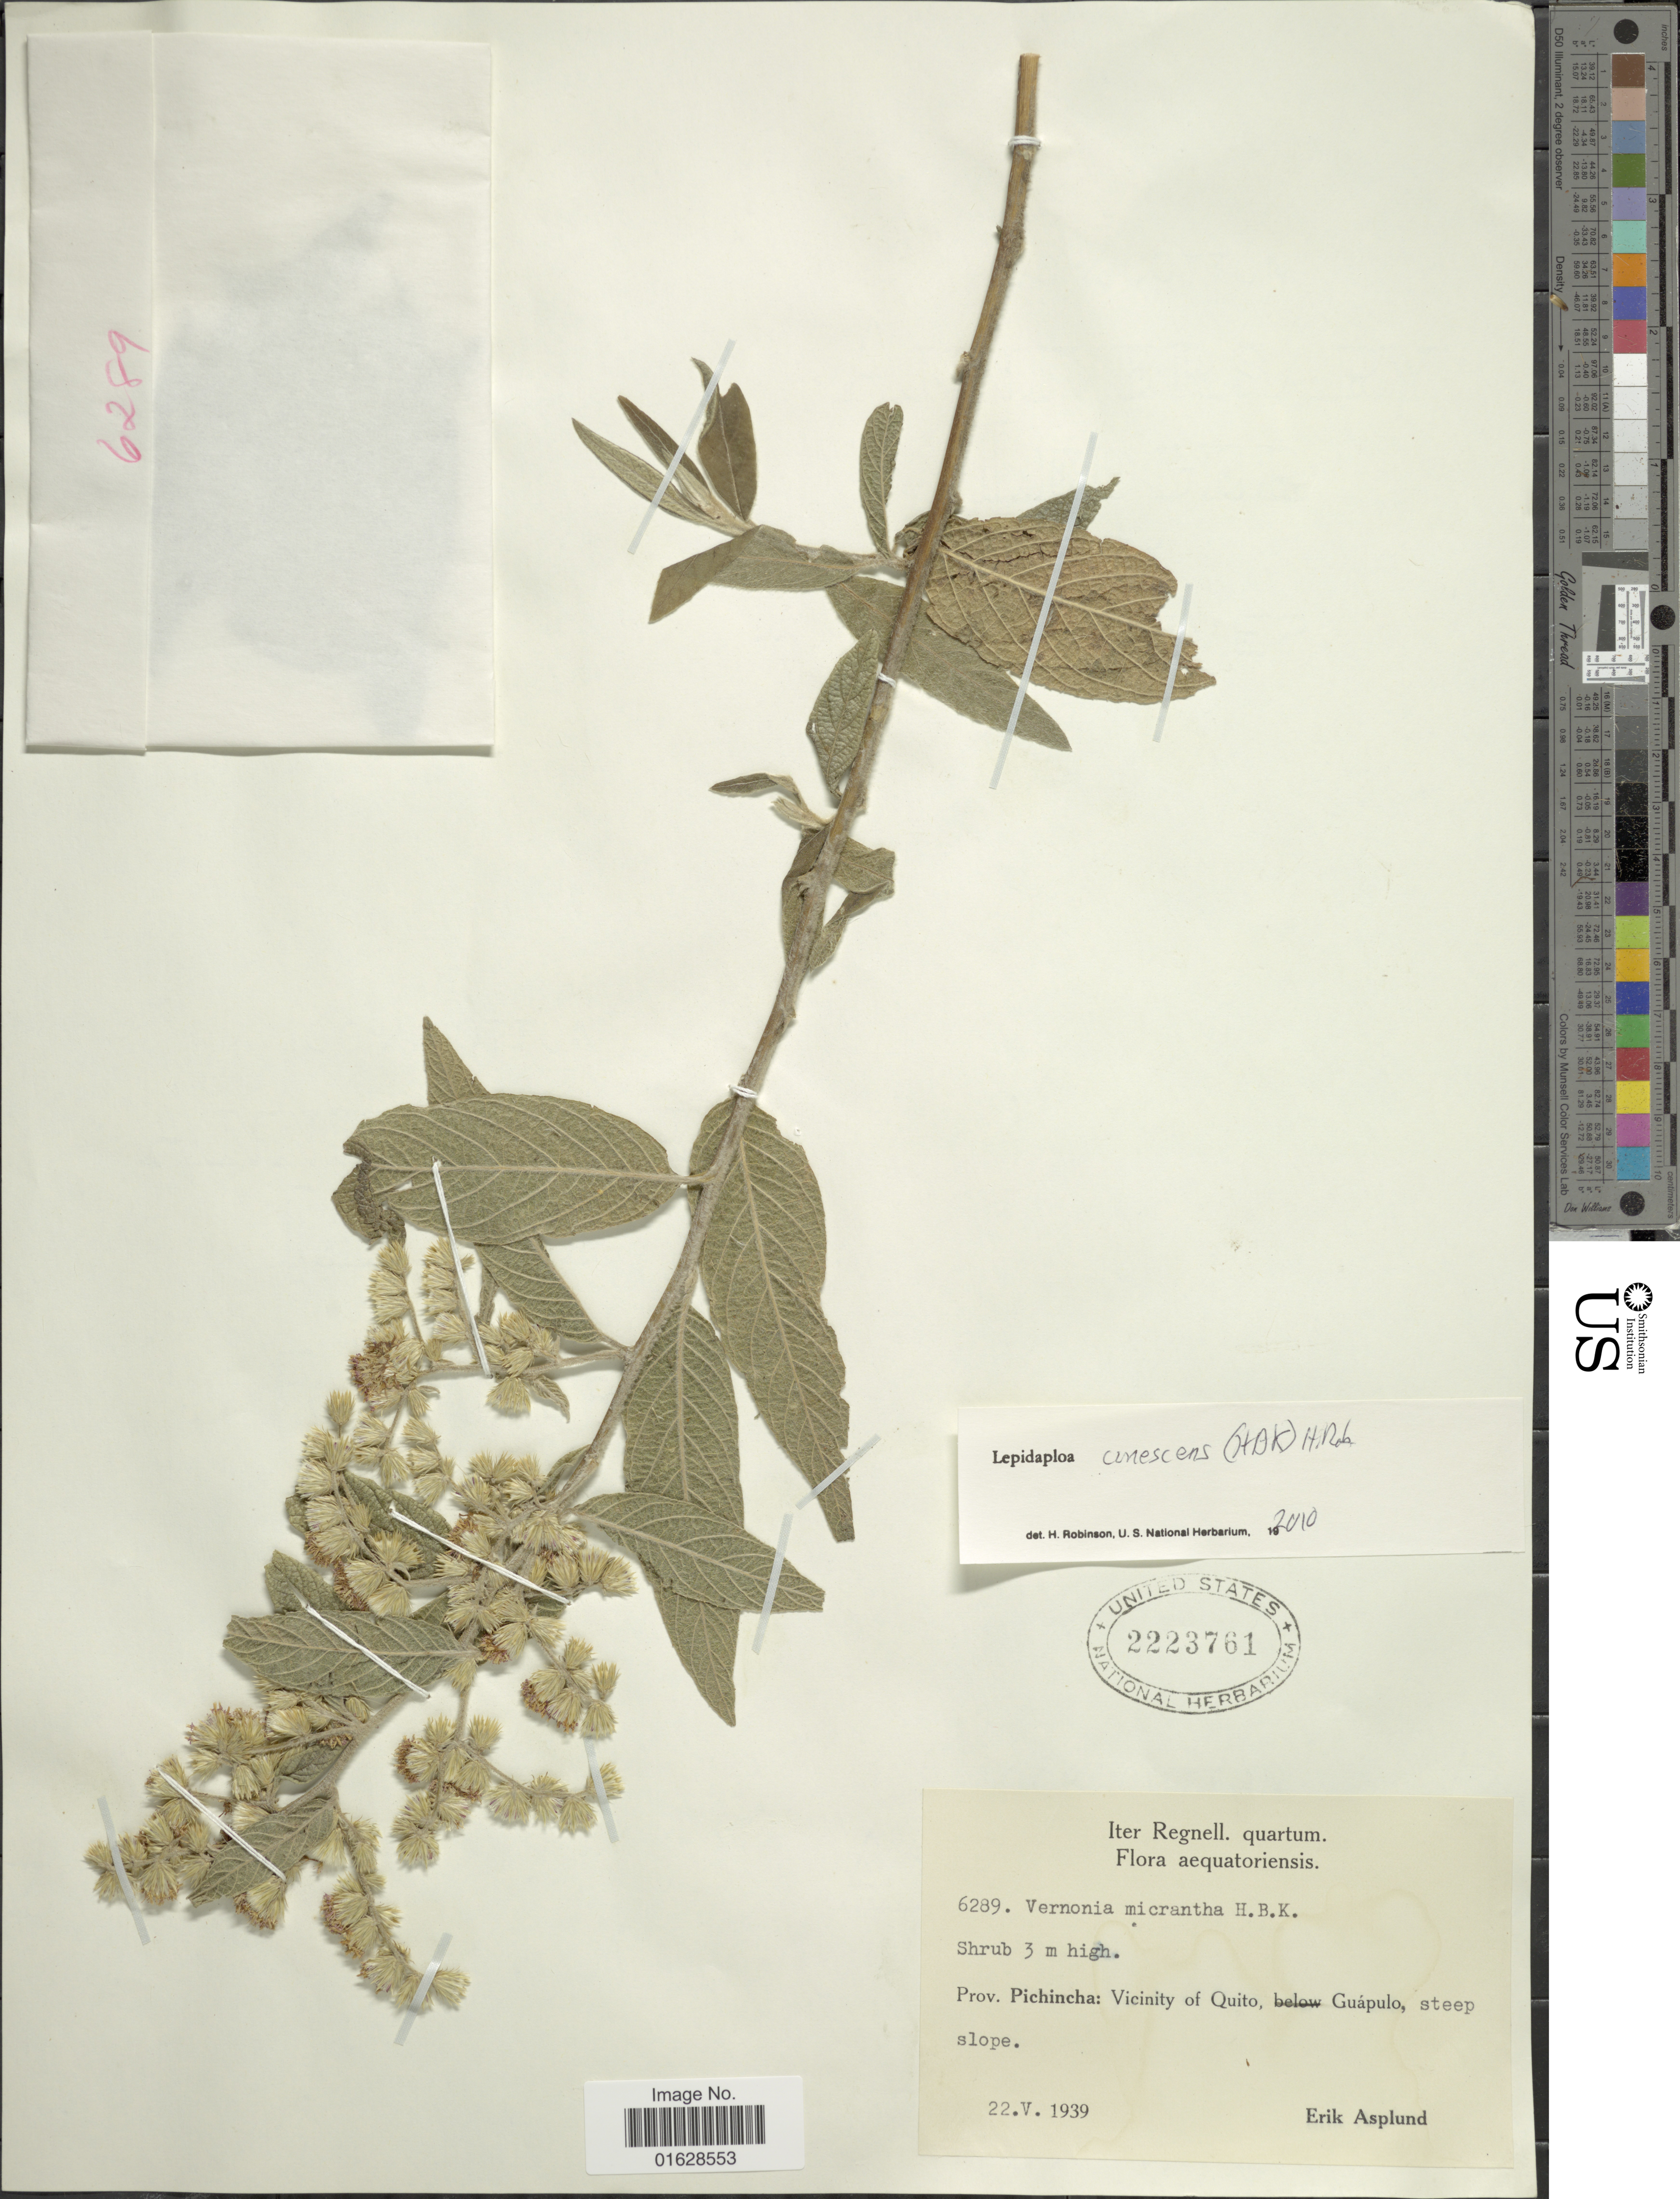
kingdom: Plantae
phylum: Tracheophyta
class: Magnoliopsida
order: Asterales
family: Asteraceae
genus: Lepidaploa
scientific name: Lepidaploa canescens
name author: (Kunth) H. Rob.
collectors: E. Asplund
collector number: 6289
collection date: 1939-05-22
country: Ecuador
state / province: Pichincha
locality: Ecuador. Prov. Pichincha: Vicinity of Quito, Guapulo, steep slope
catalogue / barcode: US 2223761